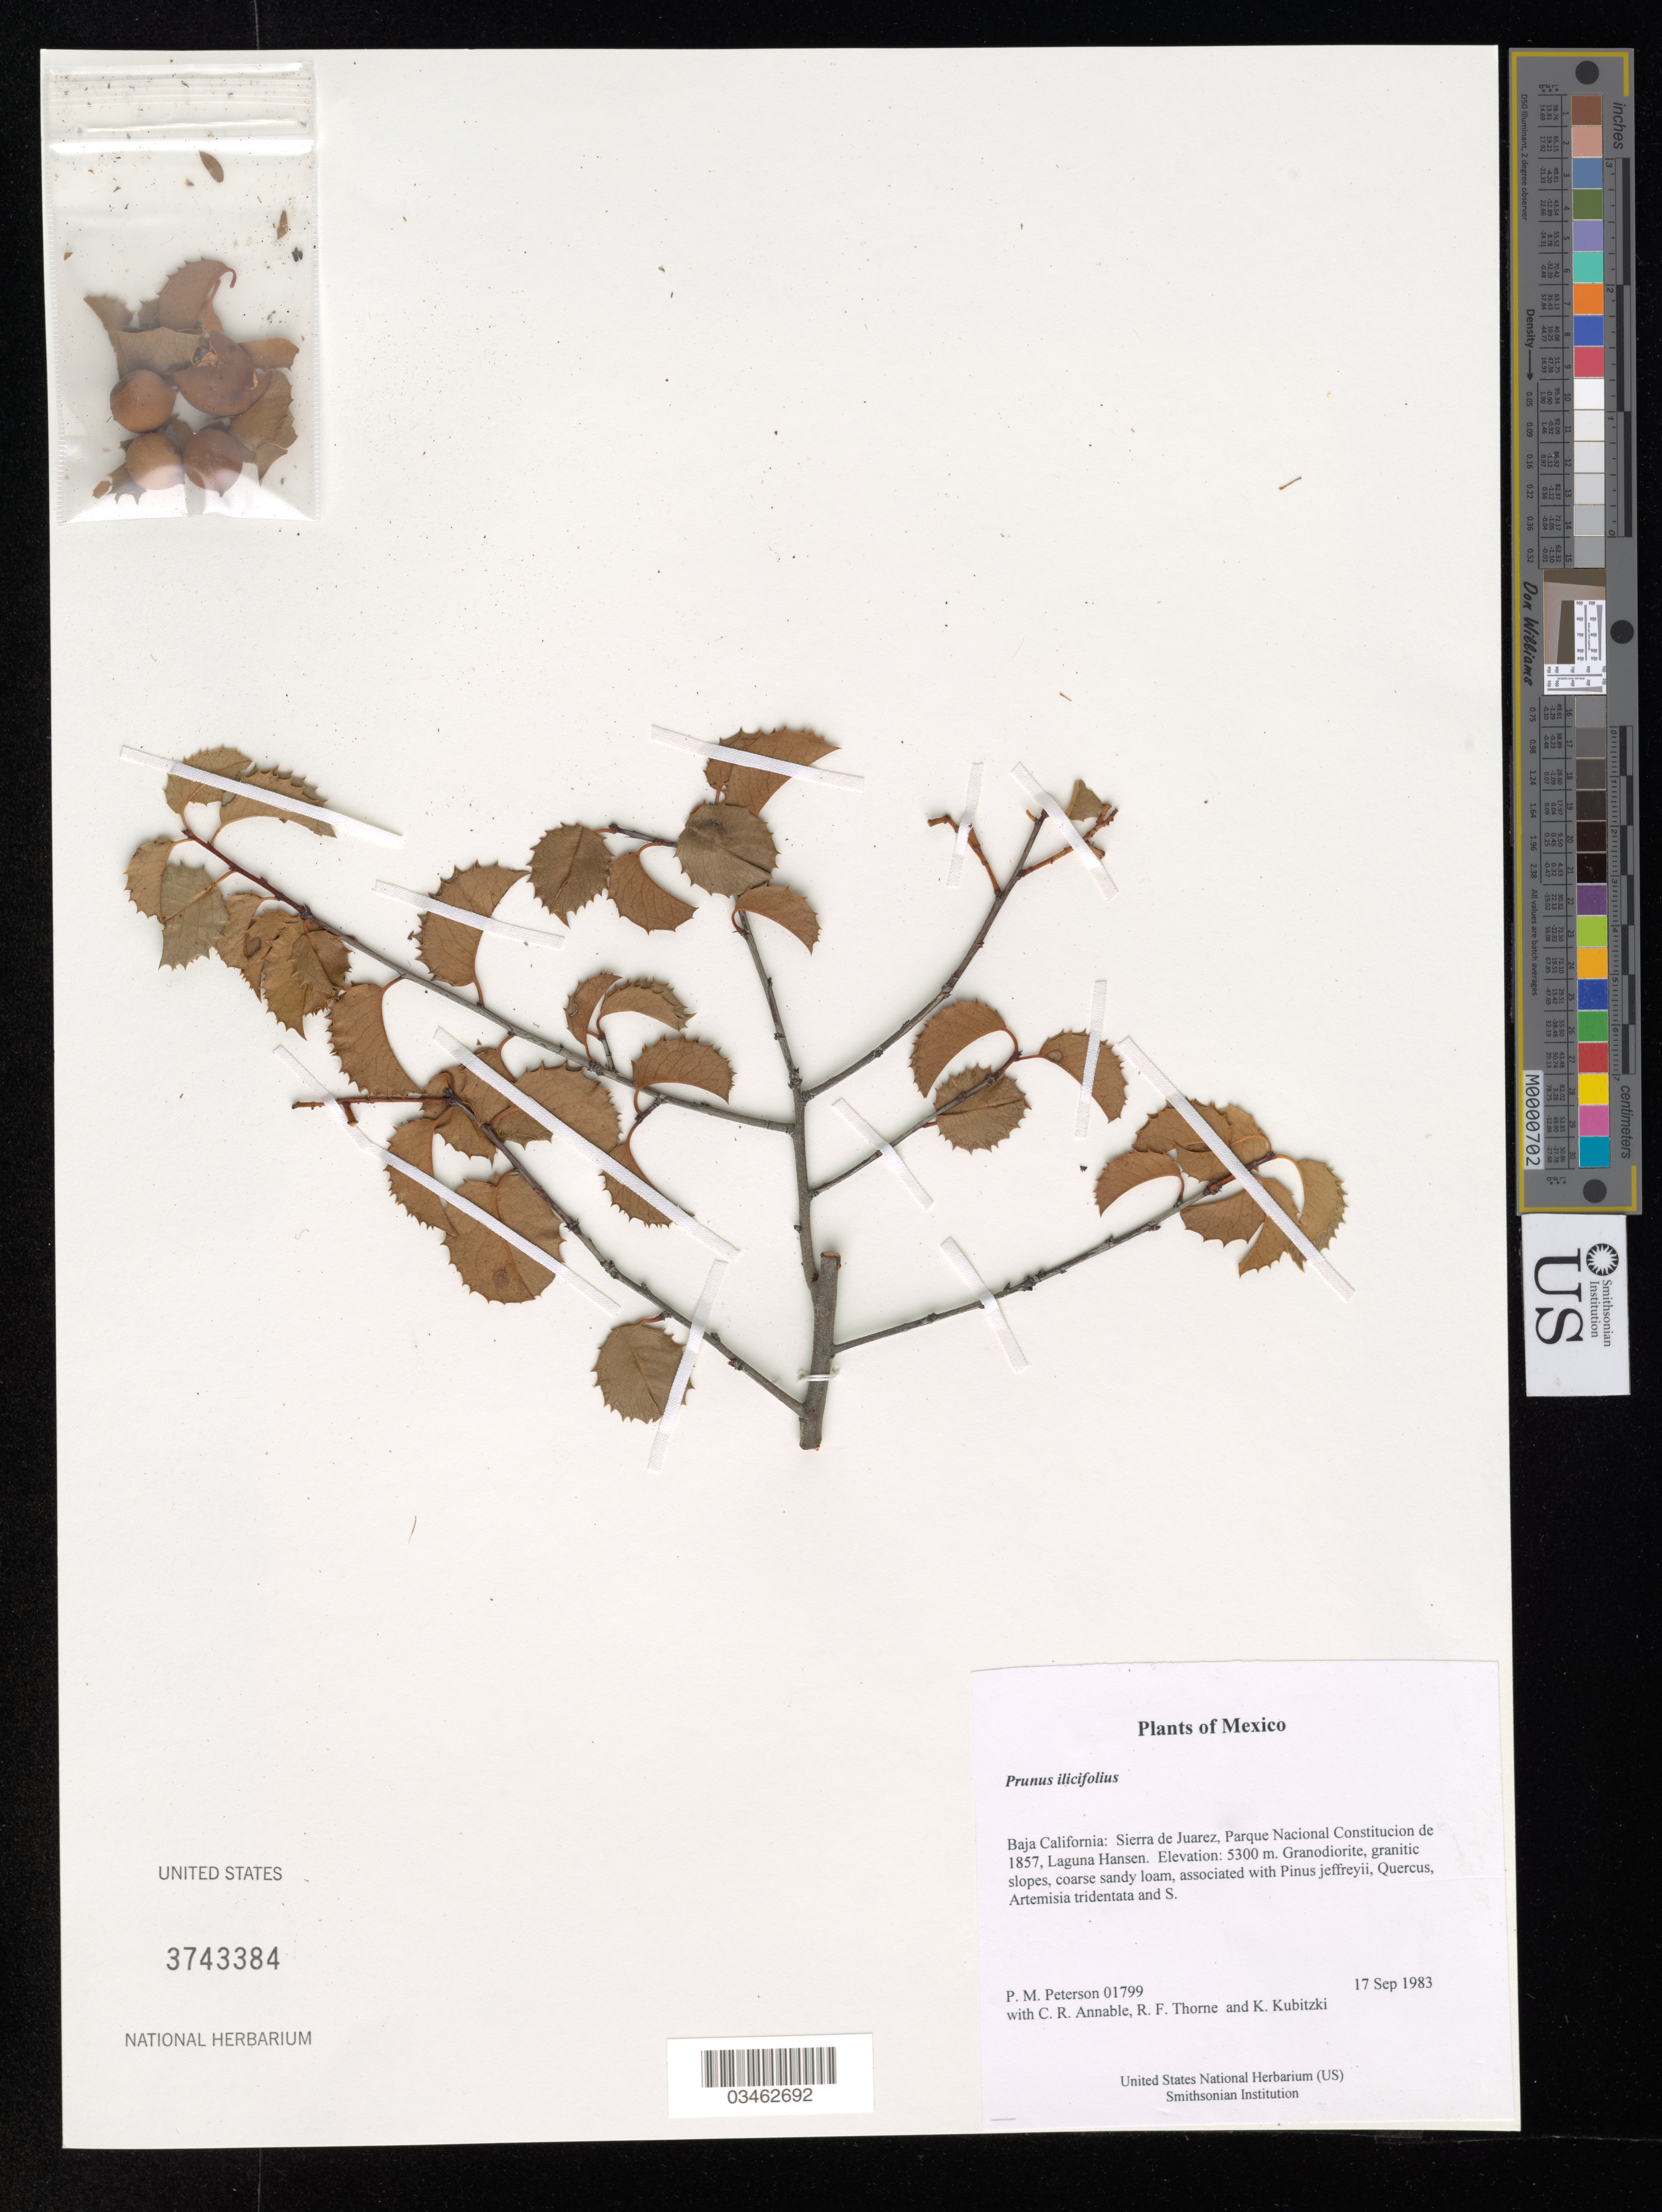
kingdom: Plantae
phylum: Tracheophyta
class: Magnoliopsida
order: Rosales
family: Rosaceae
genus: Prunus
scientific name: Prunus ilicifolia var. ilicifolia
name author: (Nutt. ex Hook. & Arn.) D. Dietr.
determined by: Strong, Mark T., (BOT), Smithsonian Institution - National Museum of Natural History (UNITED STATES)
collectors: P. M. Peterson, C. R. Annable, R. F. Thorne & K. Kubitzki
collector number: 01799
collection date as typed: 17 Sep 1983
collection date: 1983-09-17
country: Mexico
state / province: Baja California Norte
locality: Sierra de Juarez, Parque Nacional Constitucion de 1857, Laguna Hansen.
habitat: Granodiorite, granitic slopes, coarse sandy loam, associated with Pinus jeffreyii, Quercus, Artemisia tridentata and S.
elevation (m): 5300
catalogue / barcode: US 3743384